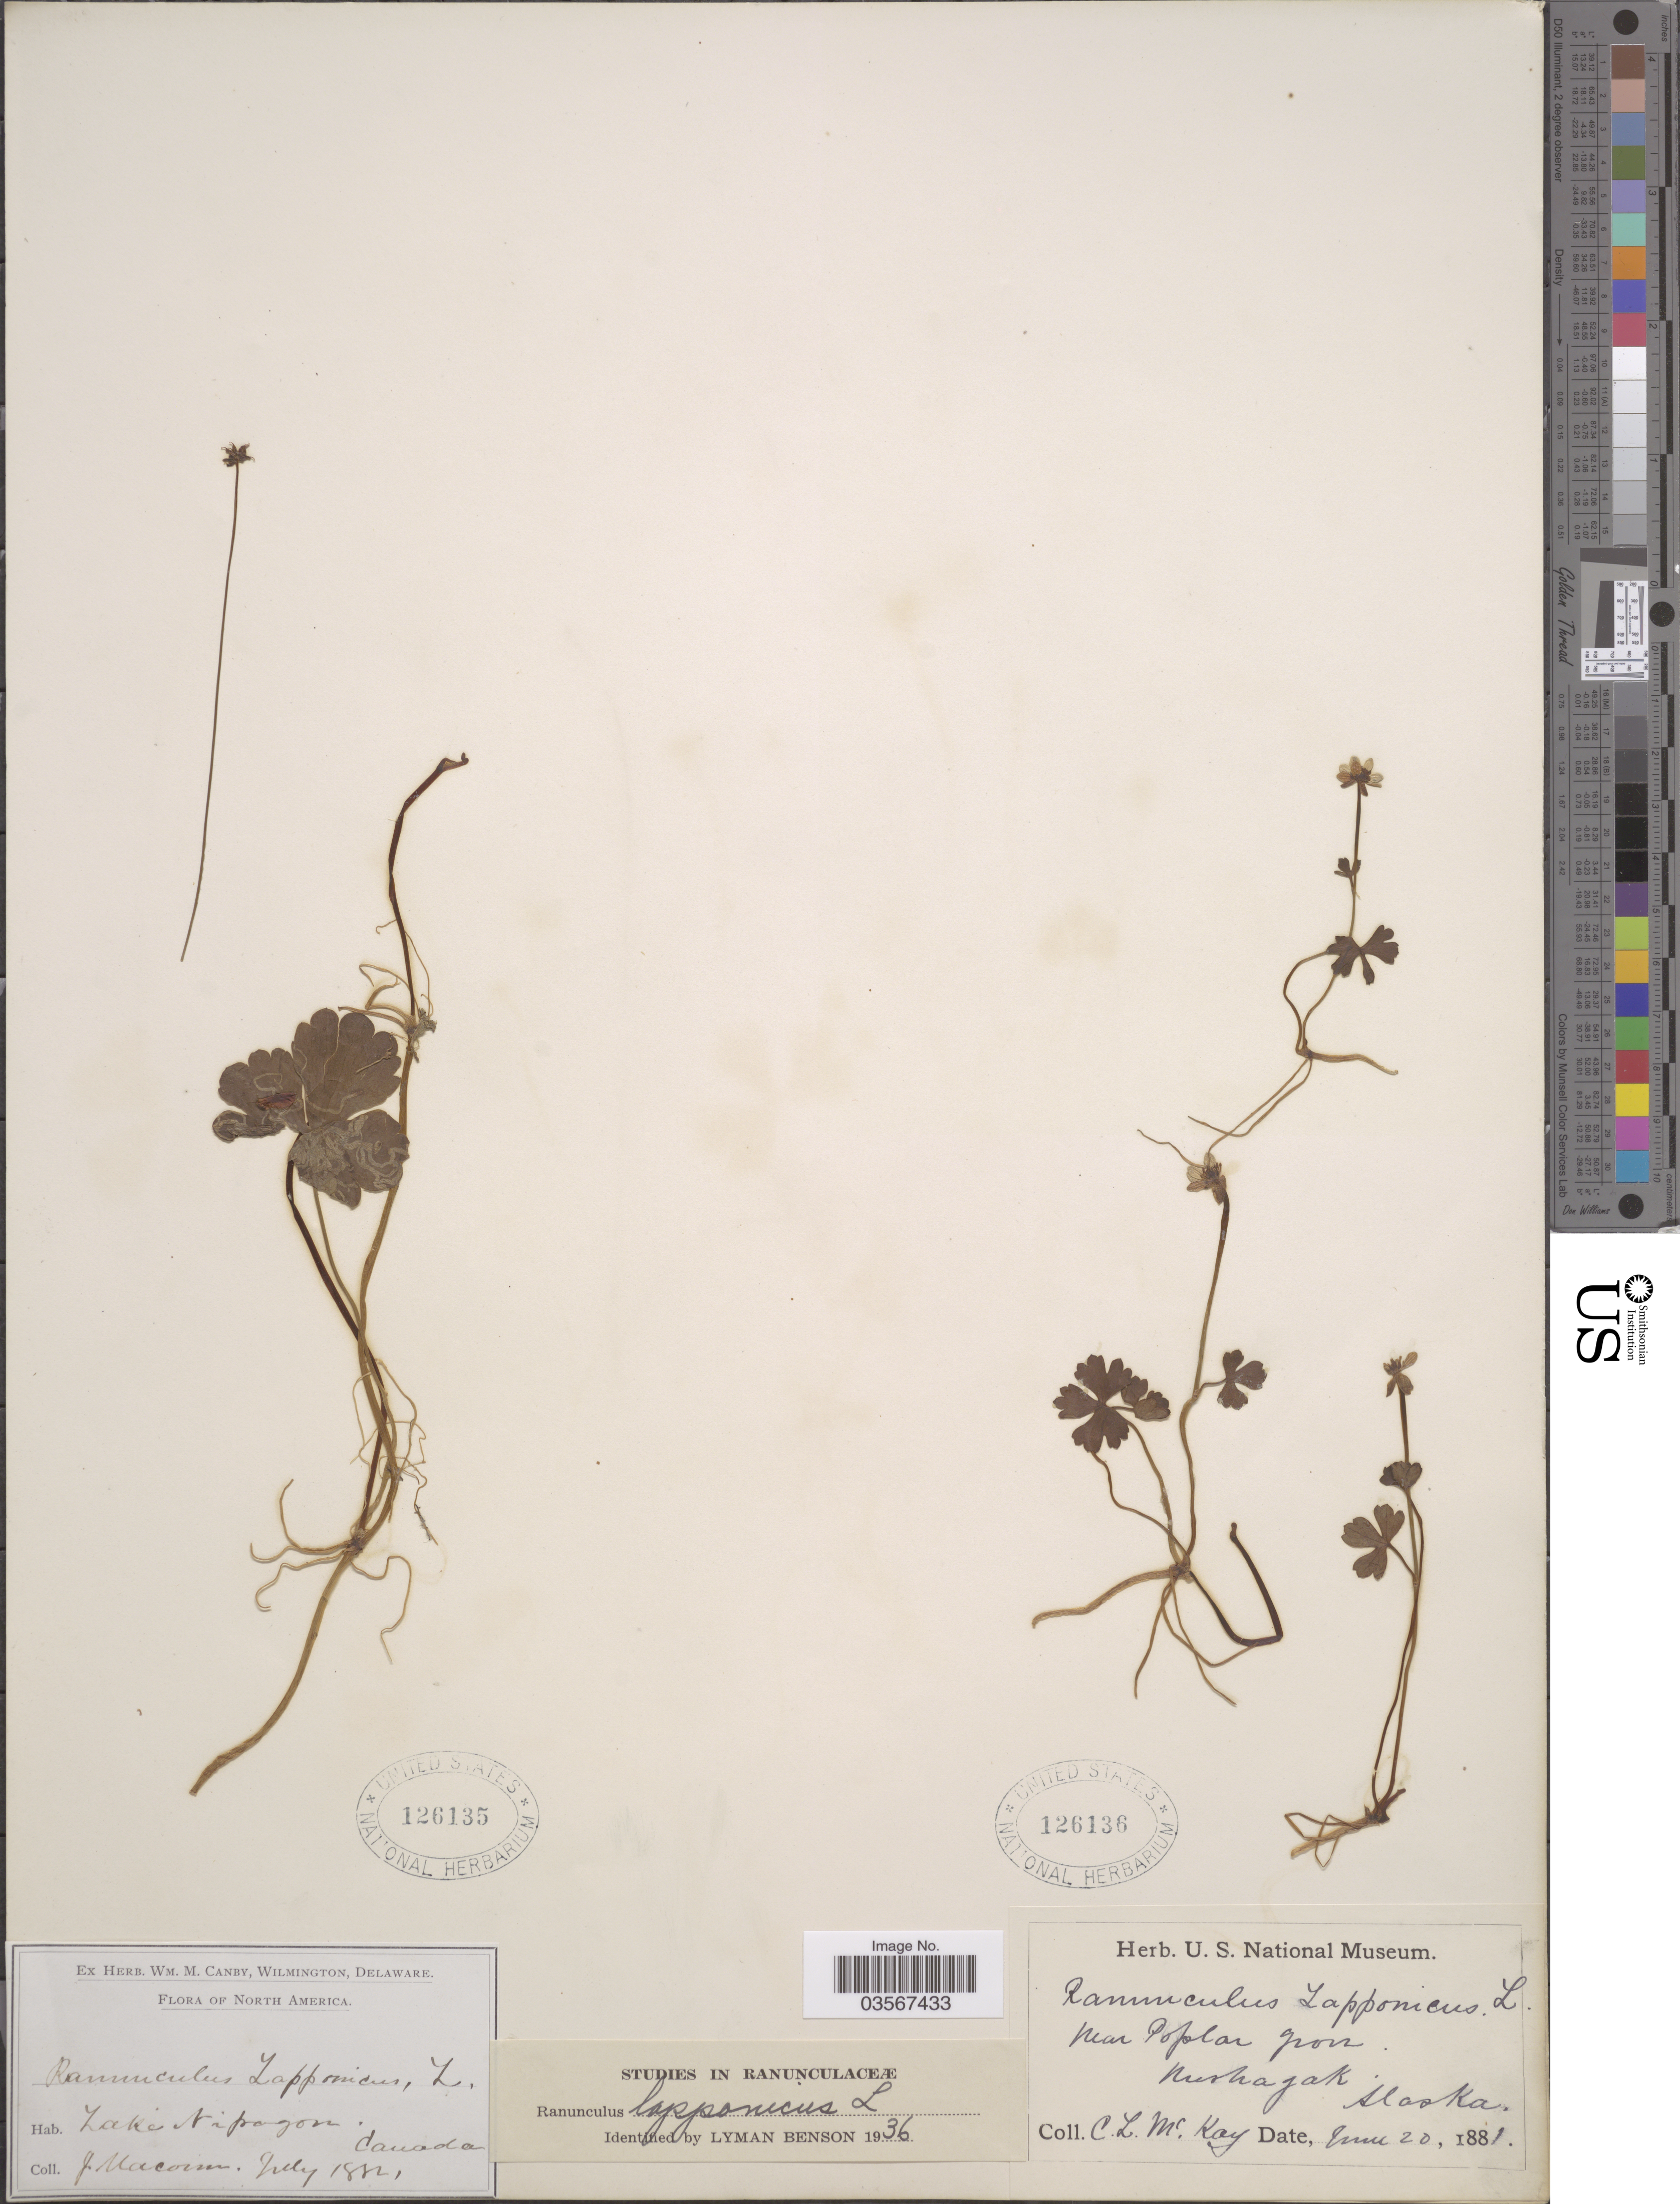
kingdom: Plantae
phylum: Tracheophyta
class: Magnoliopsida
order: Ranunculales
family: Ranunculaceae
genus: Ranunculus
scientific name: Ranunculus lapponicus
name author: L.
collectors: J. Macoun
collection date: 1882-07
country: Canada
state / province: Ontario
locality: Lake Nipogon.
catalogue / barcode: US 126135